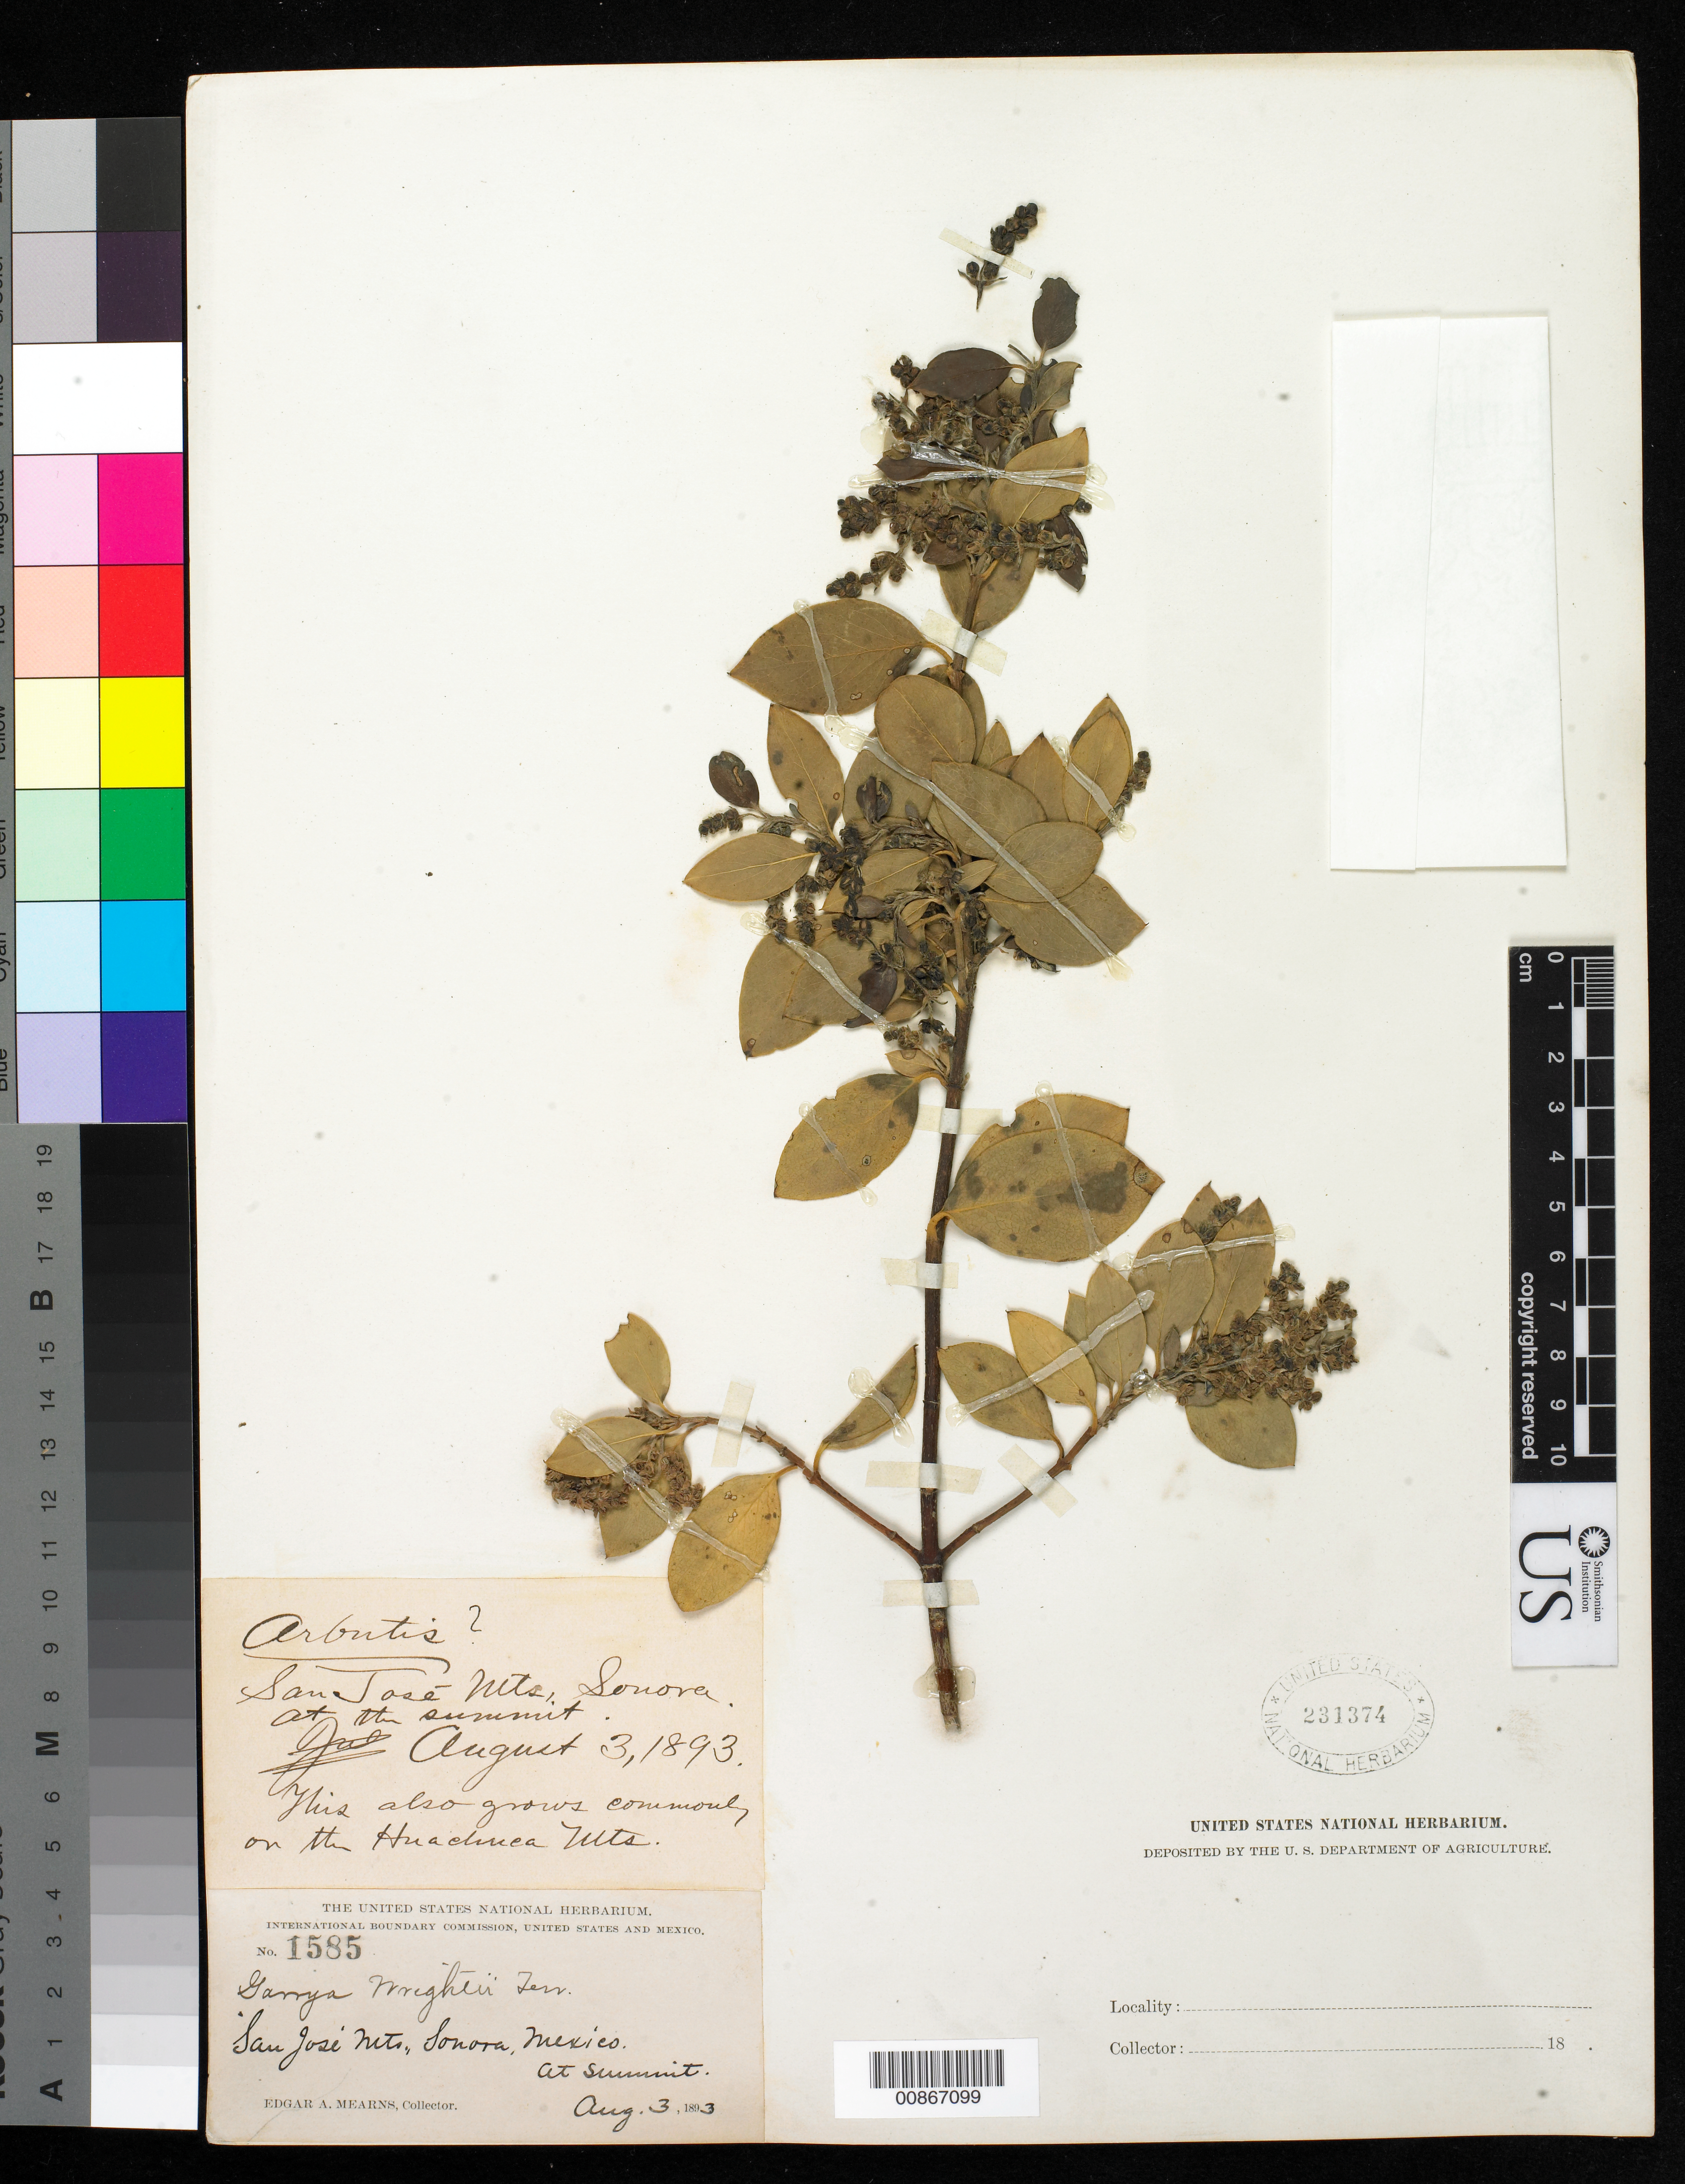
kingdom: Plantae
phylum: Tracheophyta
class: Magnoliopsida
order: Garryales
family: Garryaceae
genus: Garrya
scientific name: Garrya wrightii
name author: Torr.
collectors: E. A. Mearns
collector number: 1585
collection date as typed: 03 Aug 1893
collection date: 1893-08-03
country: Mexico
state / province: Sonora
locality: San José Mts., Sonora. At summit.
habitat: At summit.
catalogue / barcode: US 231374